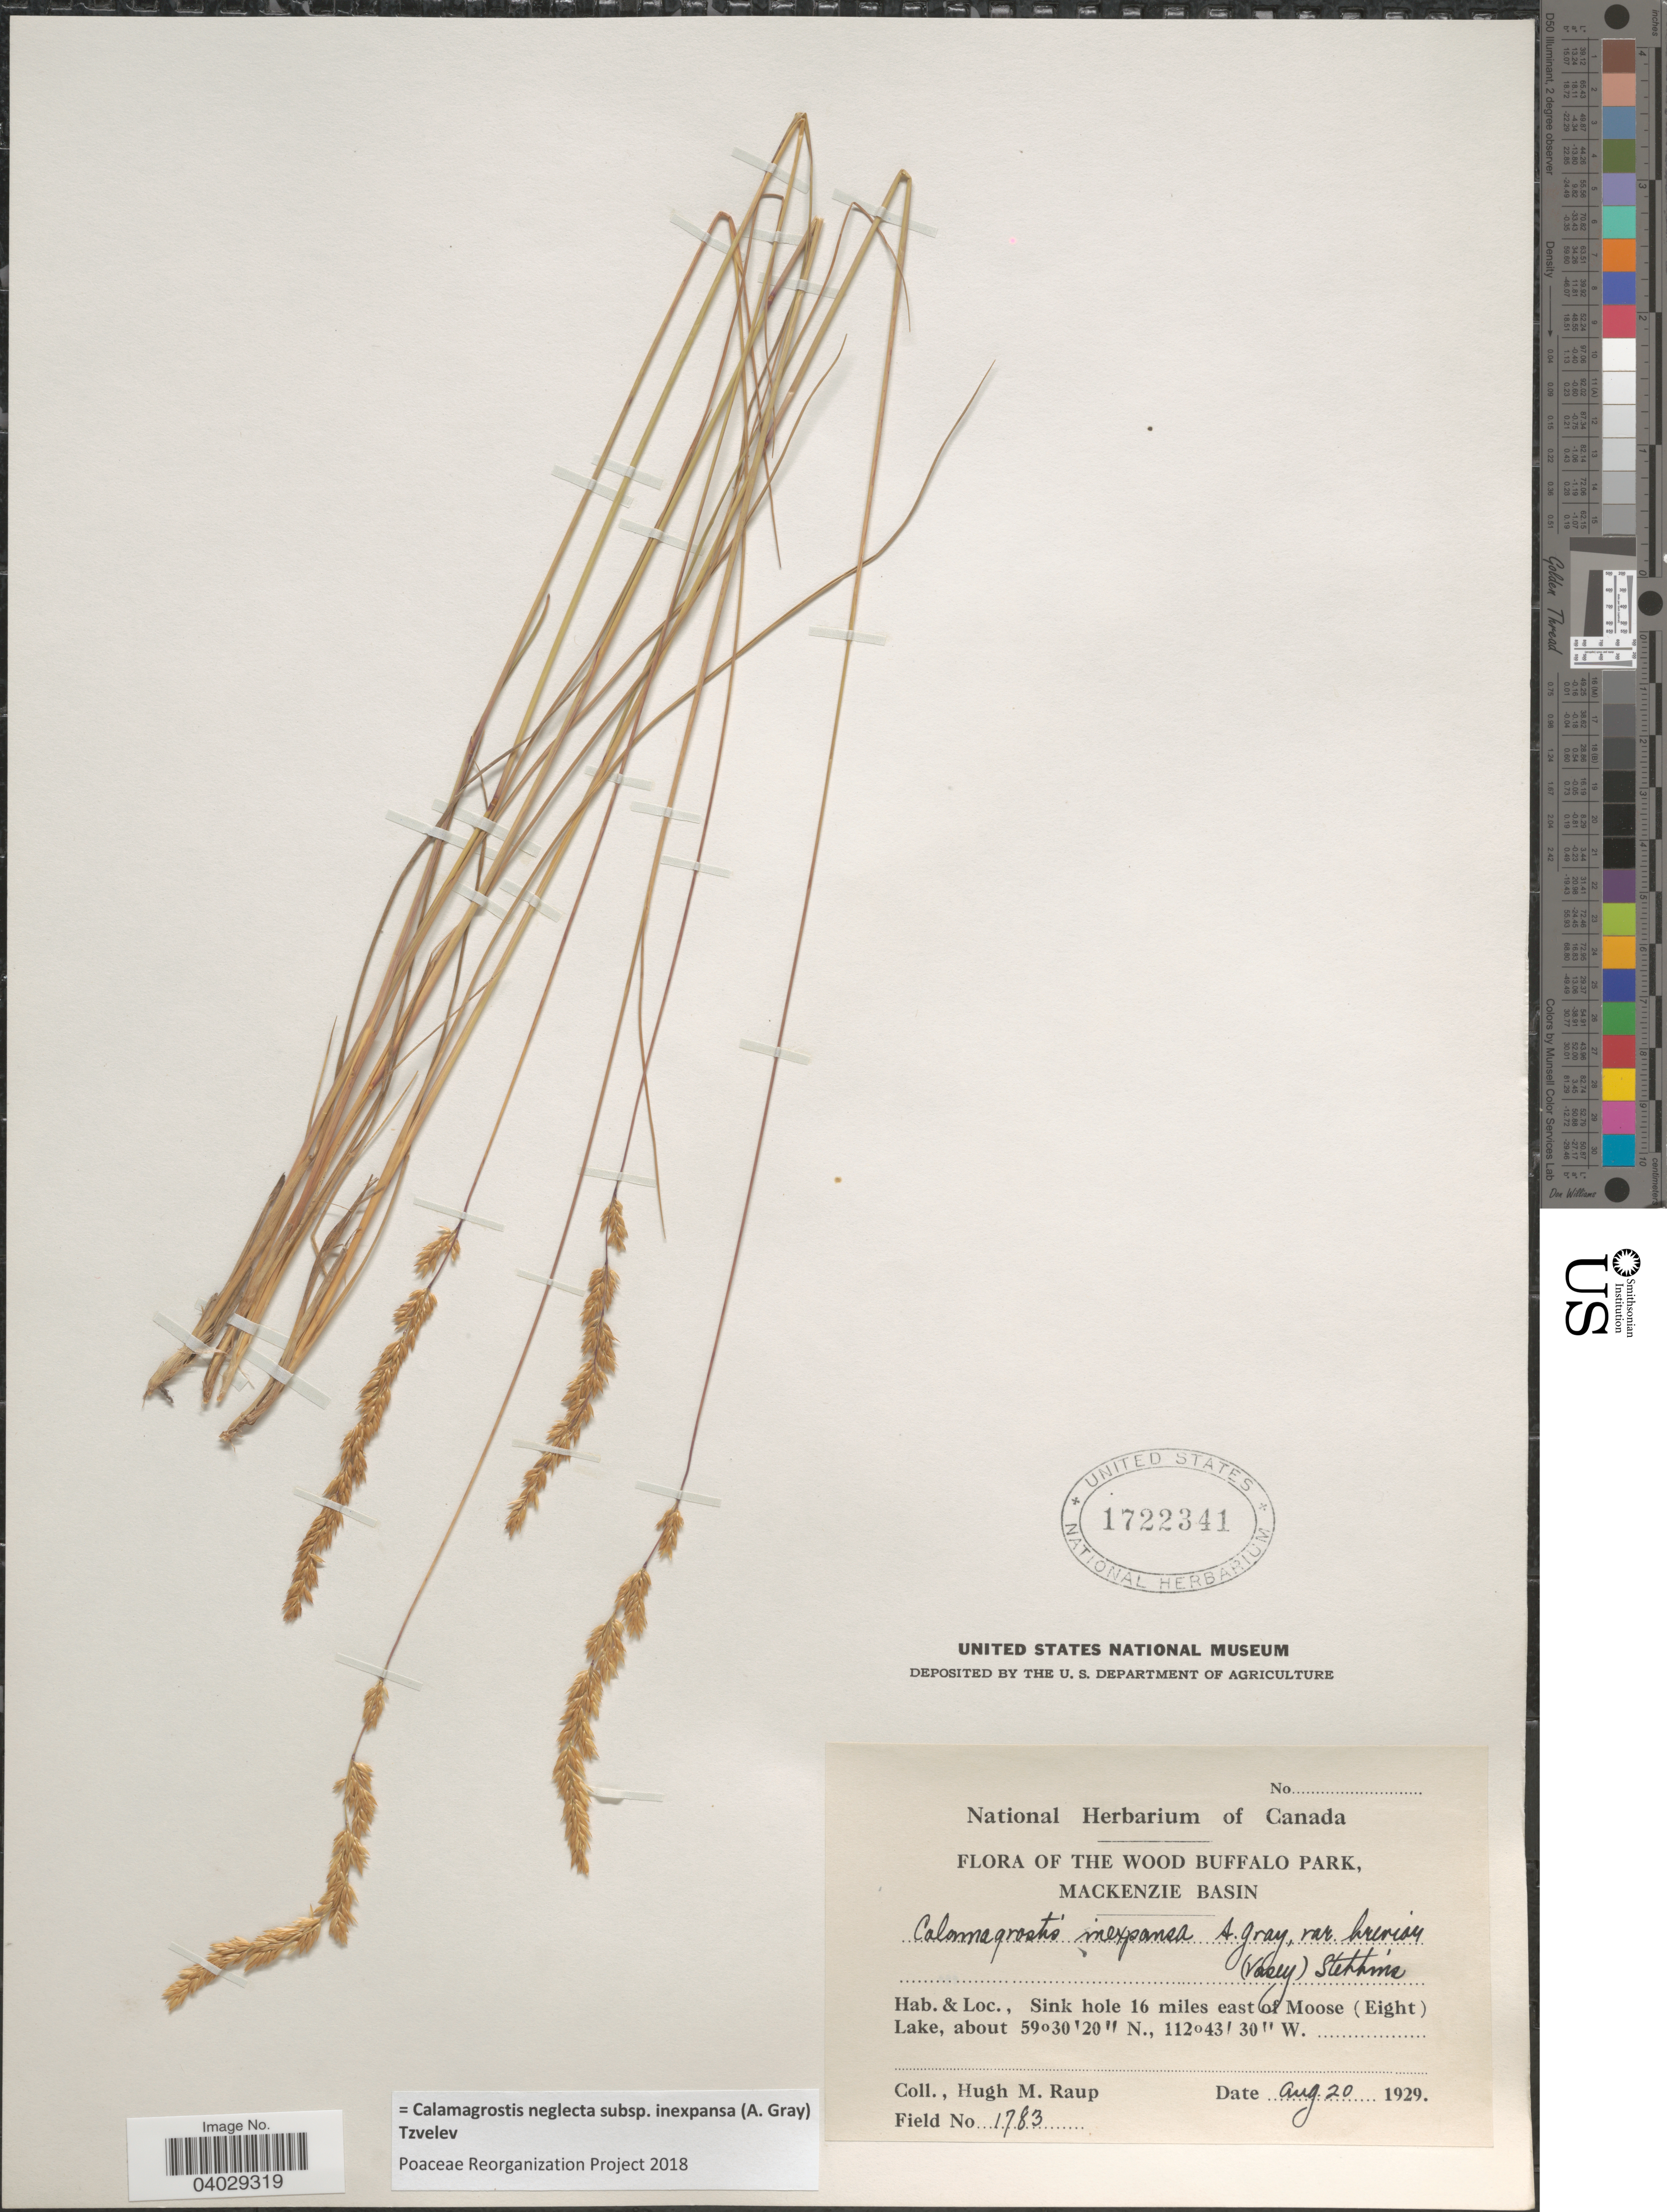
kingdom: Plantae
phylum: Tracheophyta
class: Liliopsida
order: Poales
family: Poaceae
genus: Calamagrostis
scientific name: Calamagrostis neglecta subsp. inexpansa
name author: (A. Gray) Tzvelev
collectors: H. Raup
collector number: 1783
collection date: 1929-08-20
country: Canada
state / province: Alberta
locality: The Wood Buffalo Park, Mackenzie Basin. Sink hole 16 miles east of Moose (Eight) Lake.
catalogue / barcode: US 1722341